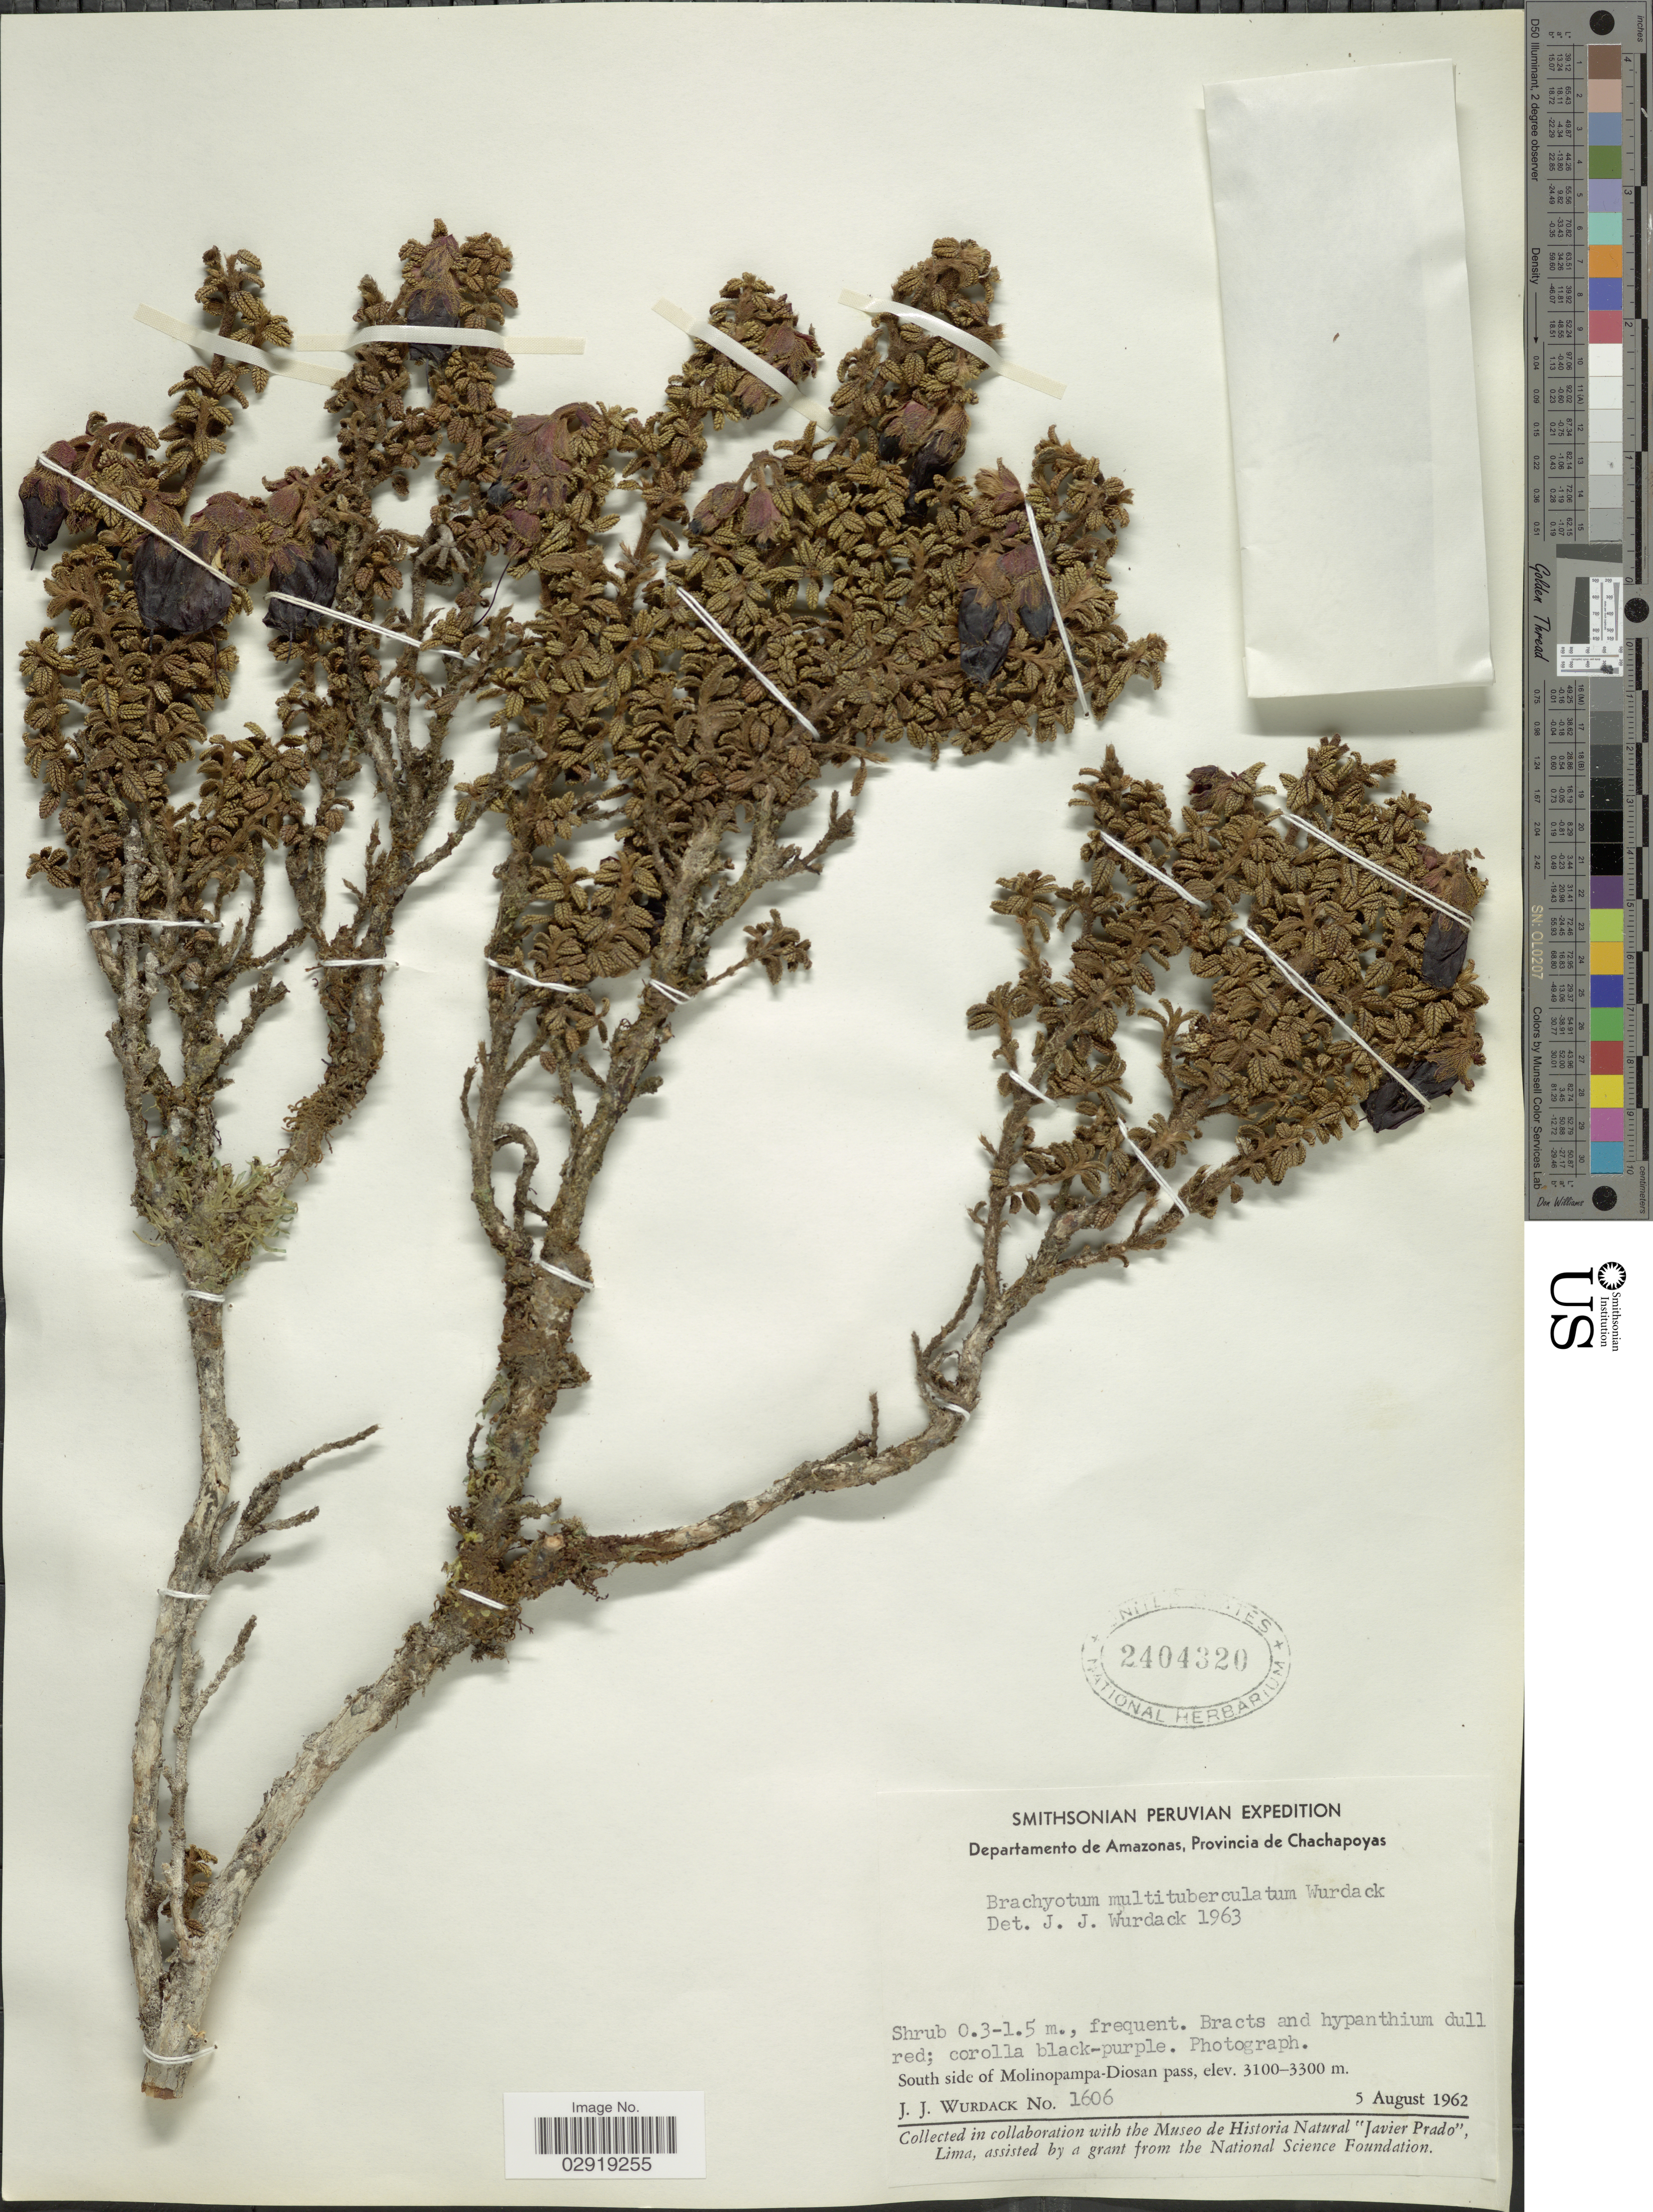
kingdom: Plantae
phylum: Tracheophyta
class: Magnoliopsida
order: Myrtales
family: Melastomataceae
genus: Brachyotum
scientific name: Brachyotum multituberculatum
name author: Wurdack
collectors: J. J. Wurdack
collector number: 1606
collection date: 1962-08-05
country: Peru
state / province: Amazonas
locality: Departamento de Amazonas, Provincia de Chachapoyas. South side of Molinopampa-Diosan pass.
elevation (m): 3100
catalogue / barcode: US 2404320